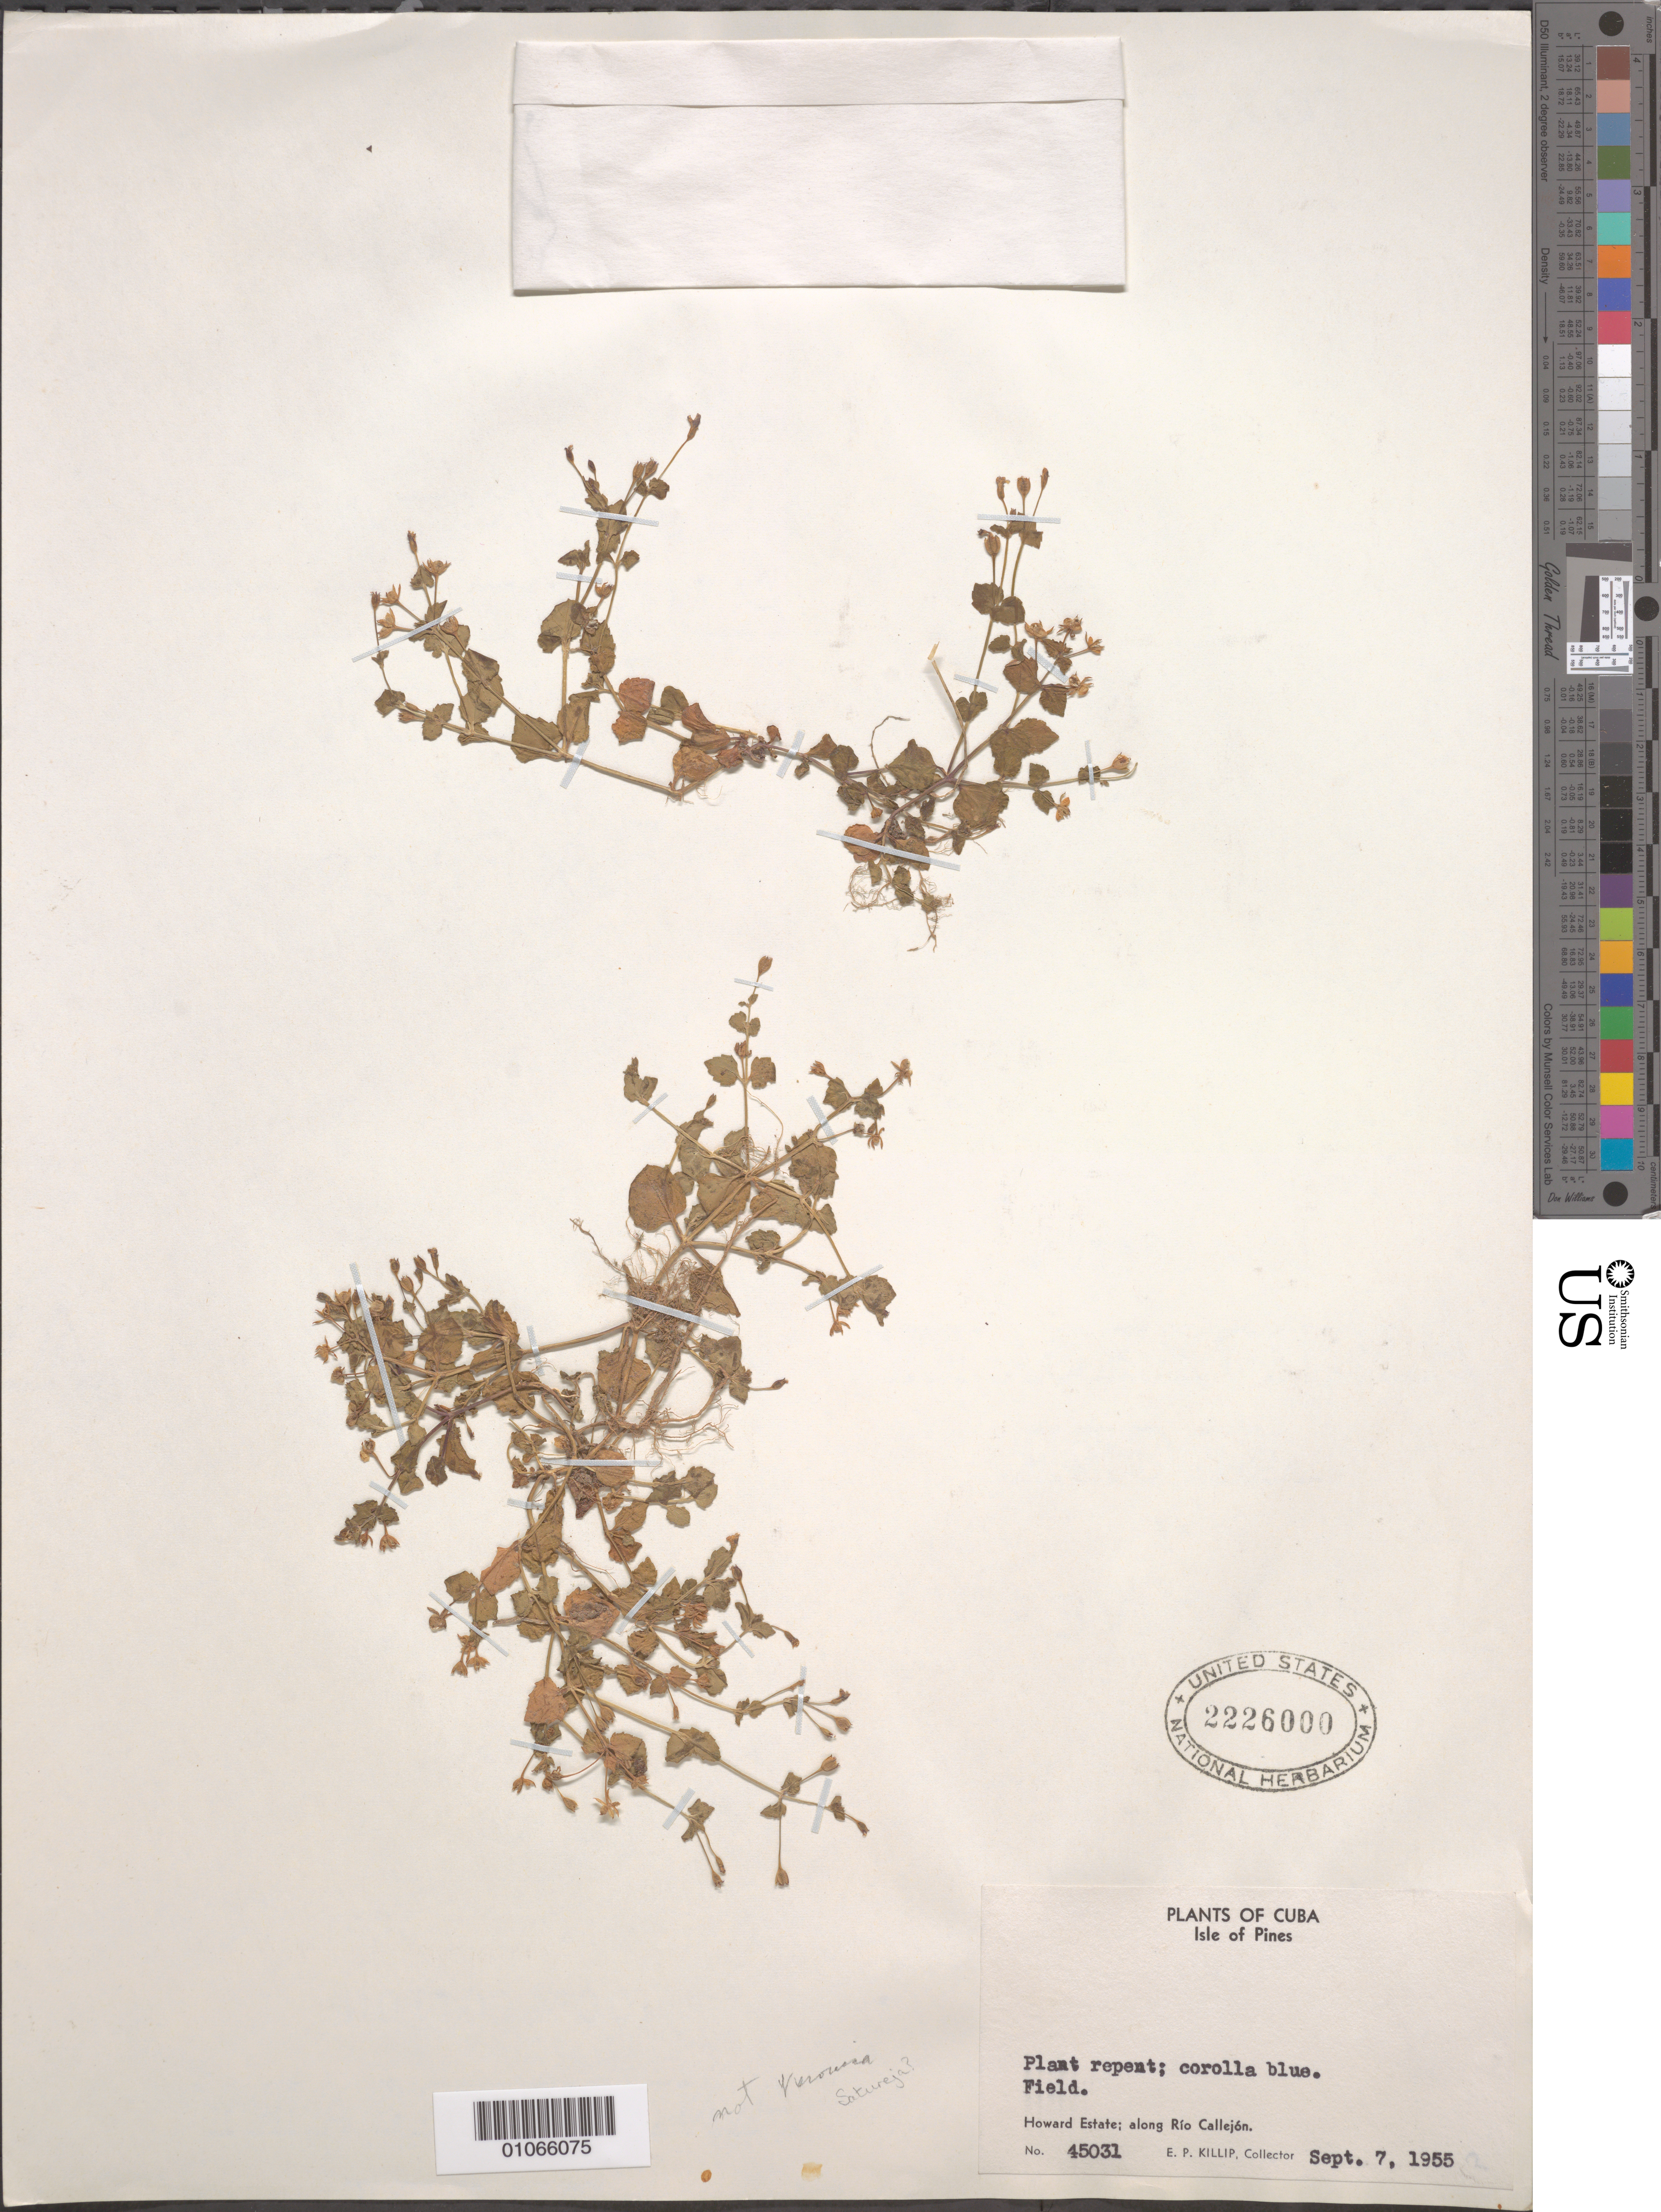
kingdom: Plantae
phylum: Tracheophyta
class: Magnoliopsida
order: Lamiales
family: Plantaginaceae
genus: Gratiola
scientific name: Gratiola sp.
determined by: Albach, Dirk C.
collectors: E. P. Killip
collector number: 45031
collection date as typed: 07 Sep 1955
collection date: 1955-09-07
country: Cuba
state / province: Isla de La Juventud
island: Isla de la Juventud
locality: Howard Estate, field, along Rio Callejon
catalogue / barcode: US 2226000